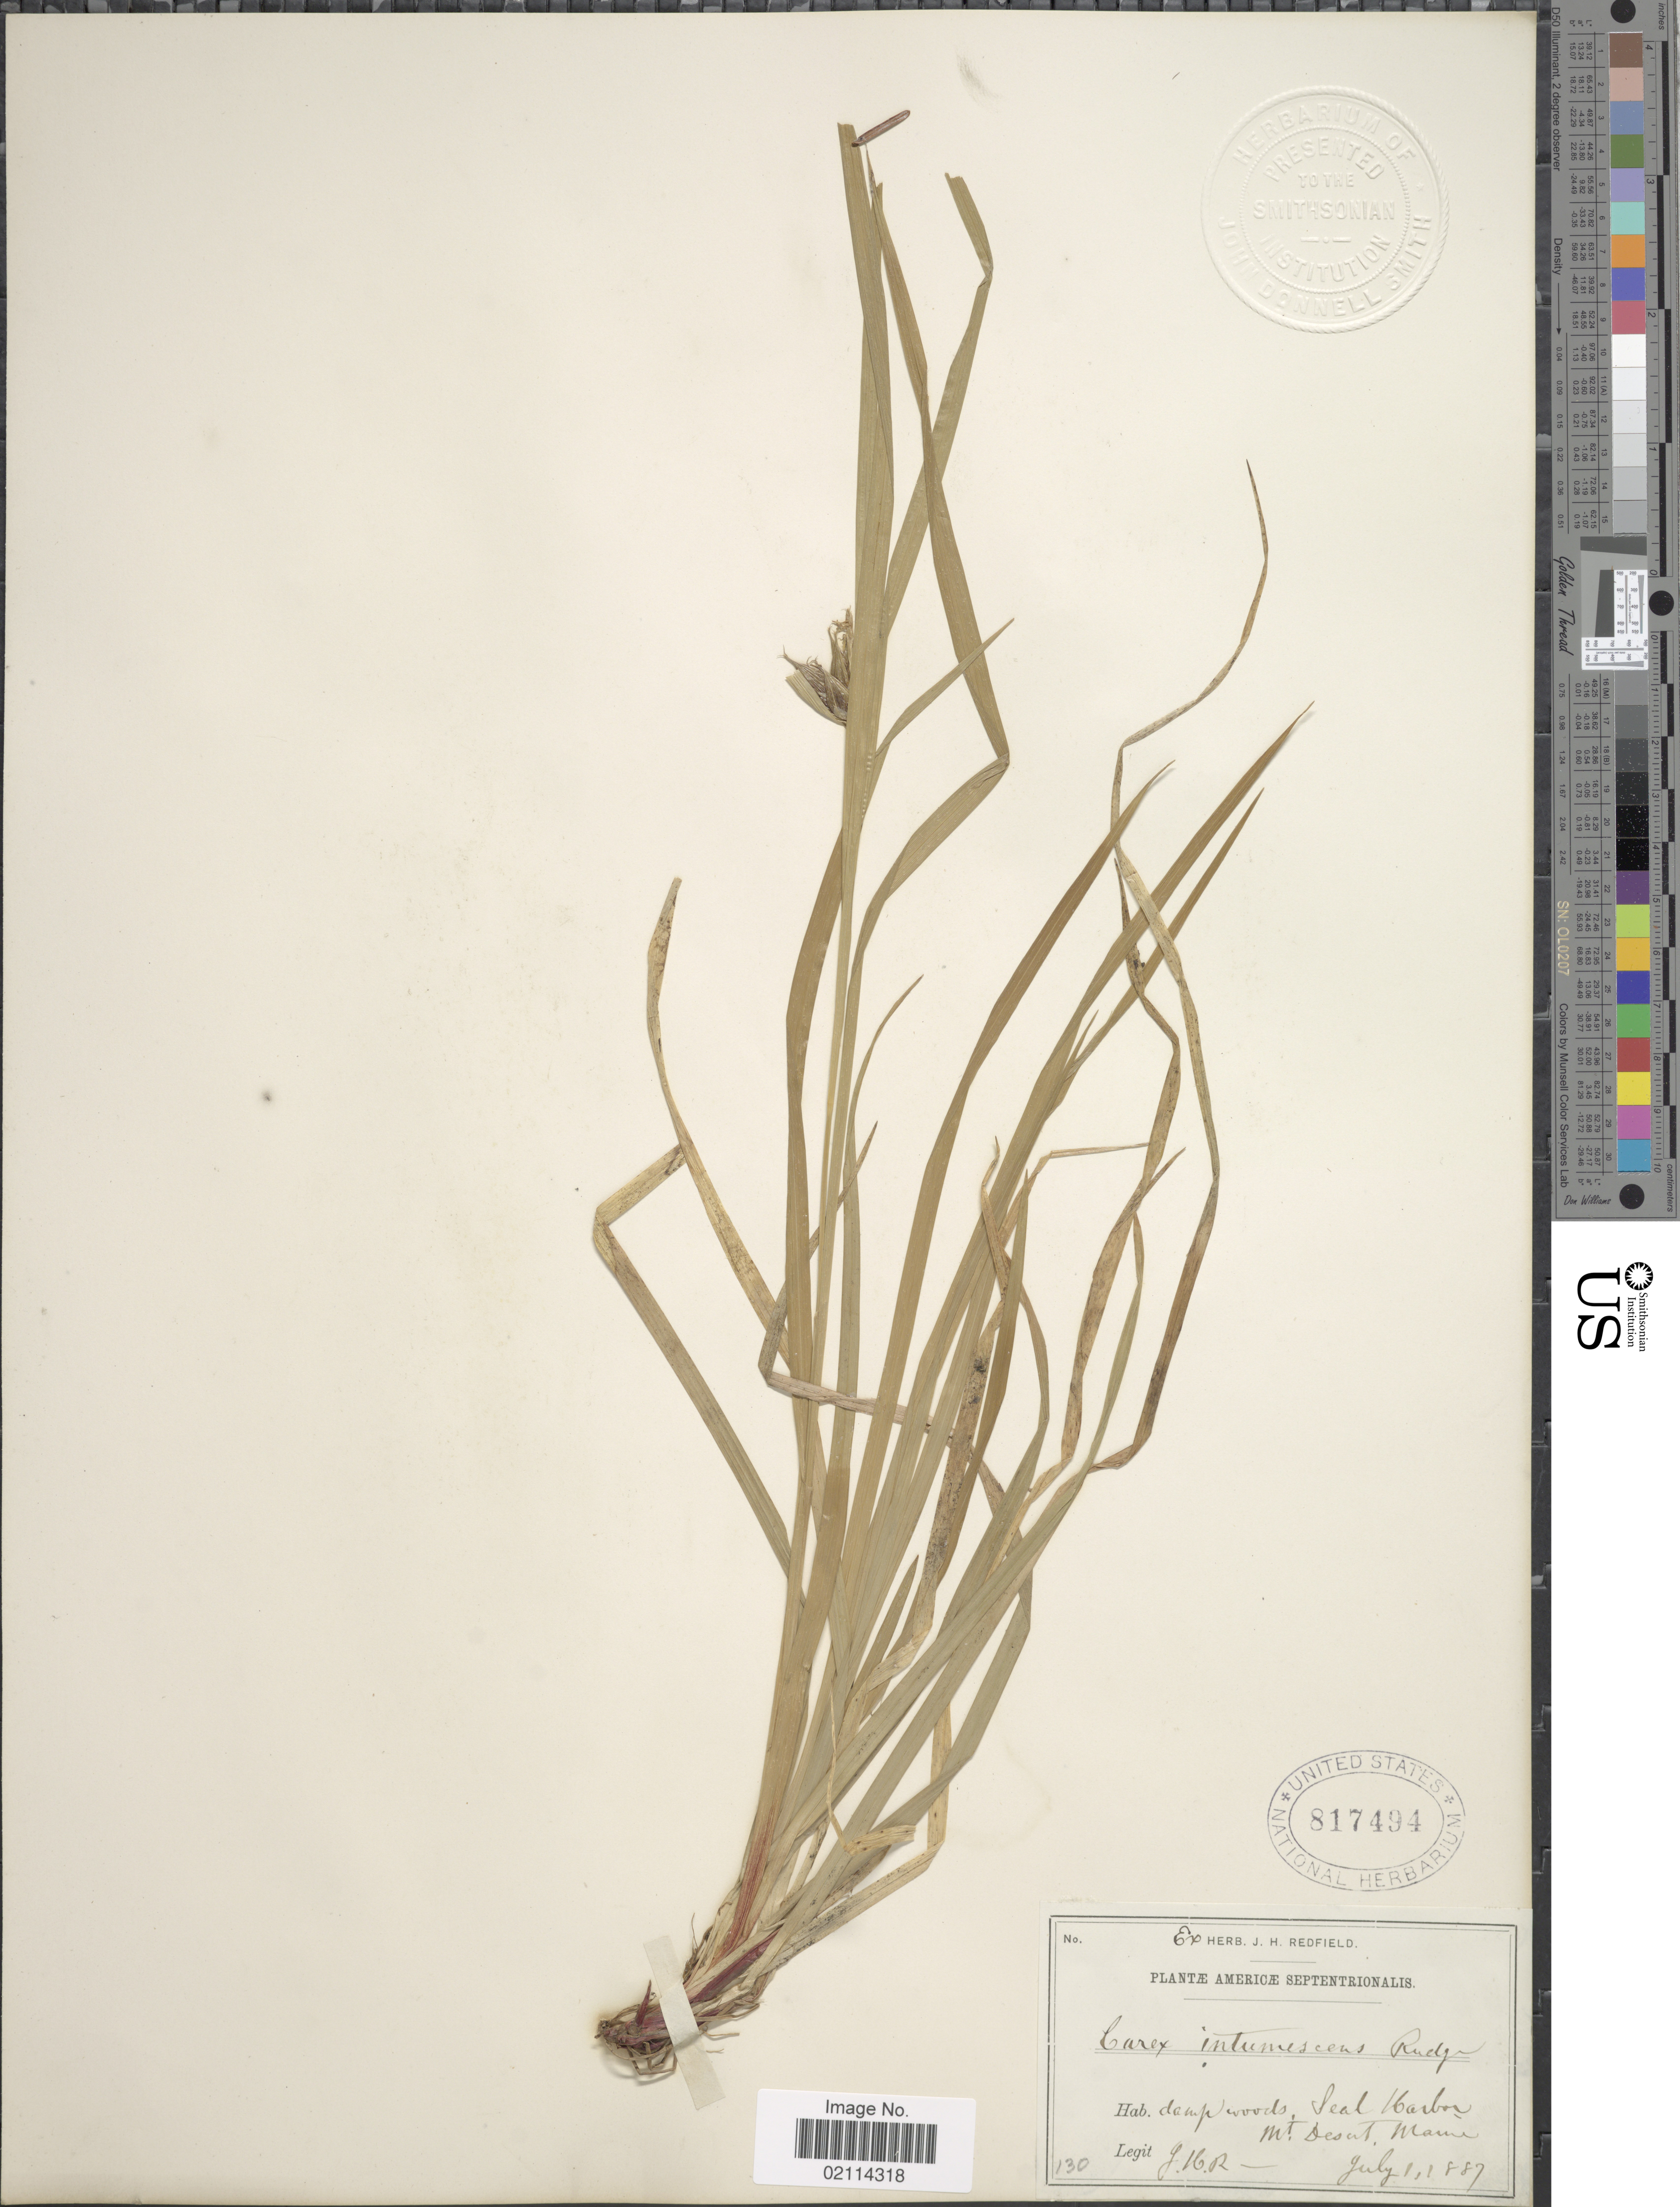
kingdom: Plantae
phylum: Tracheophyta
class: Liliopsida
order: Poales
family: Cyperaceae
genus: Carex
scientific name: Carex intumescens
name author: Rudge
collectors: J. Redfield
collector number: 130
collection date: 1887-07-01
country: United States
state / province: Maine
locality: Americae Septentrionalis, damp woods, Seal Harbor Mt. Desert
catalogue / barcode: US 817494